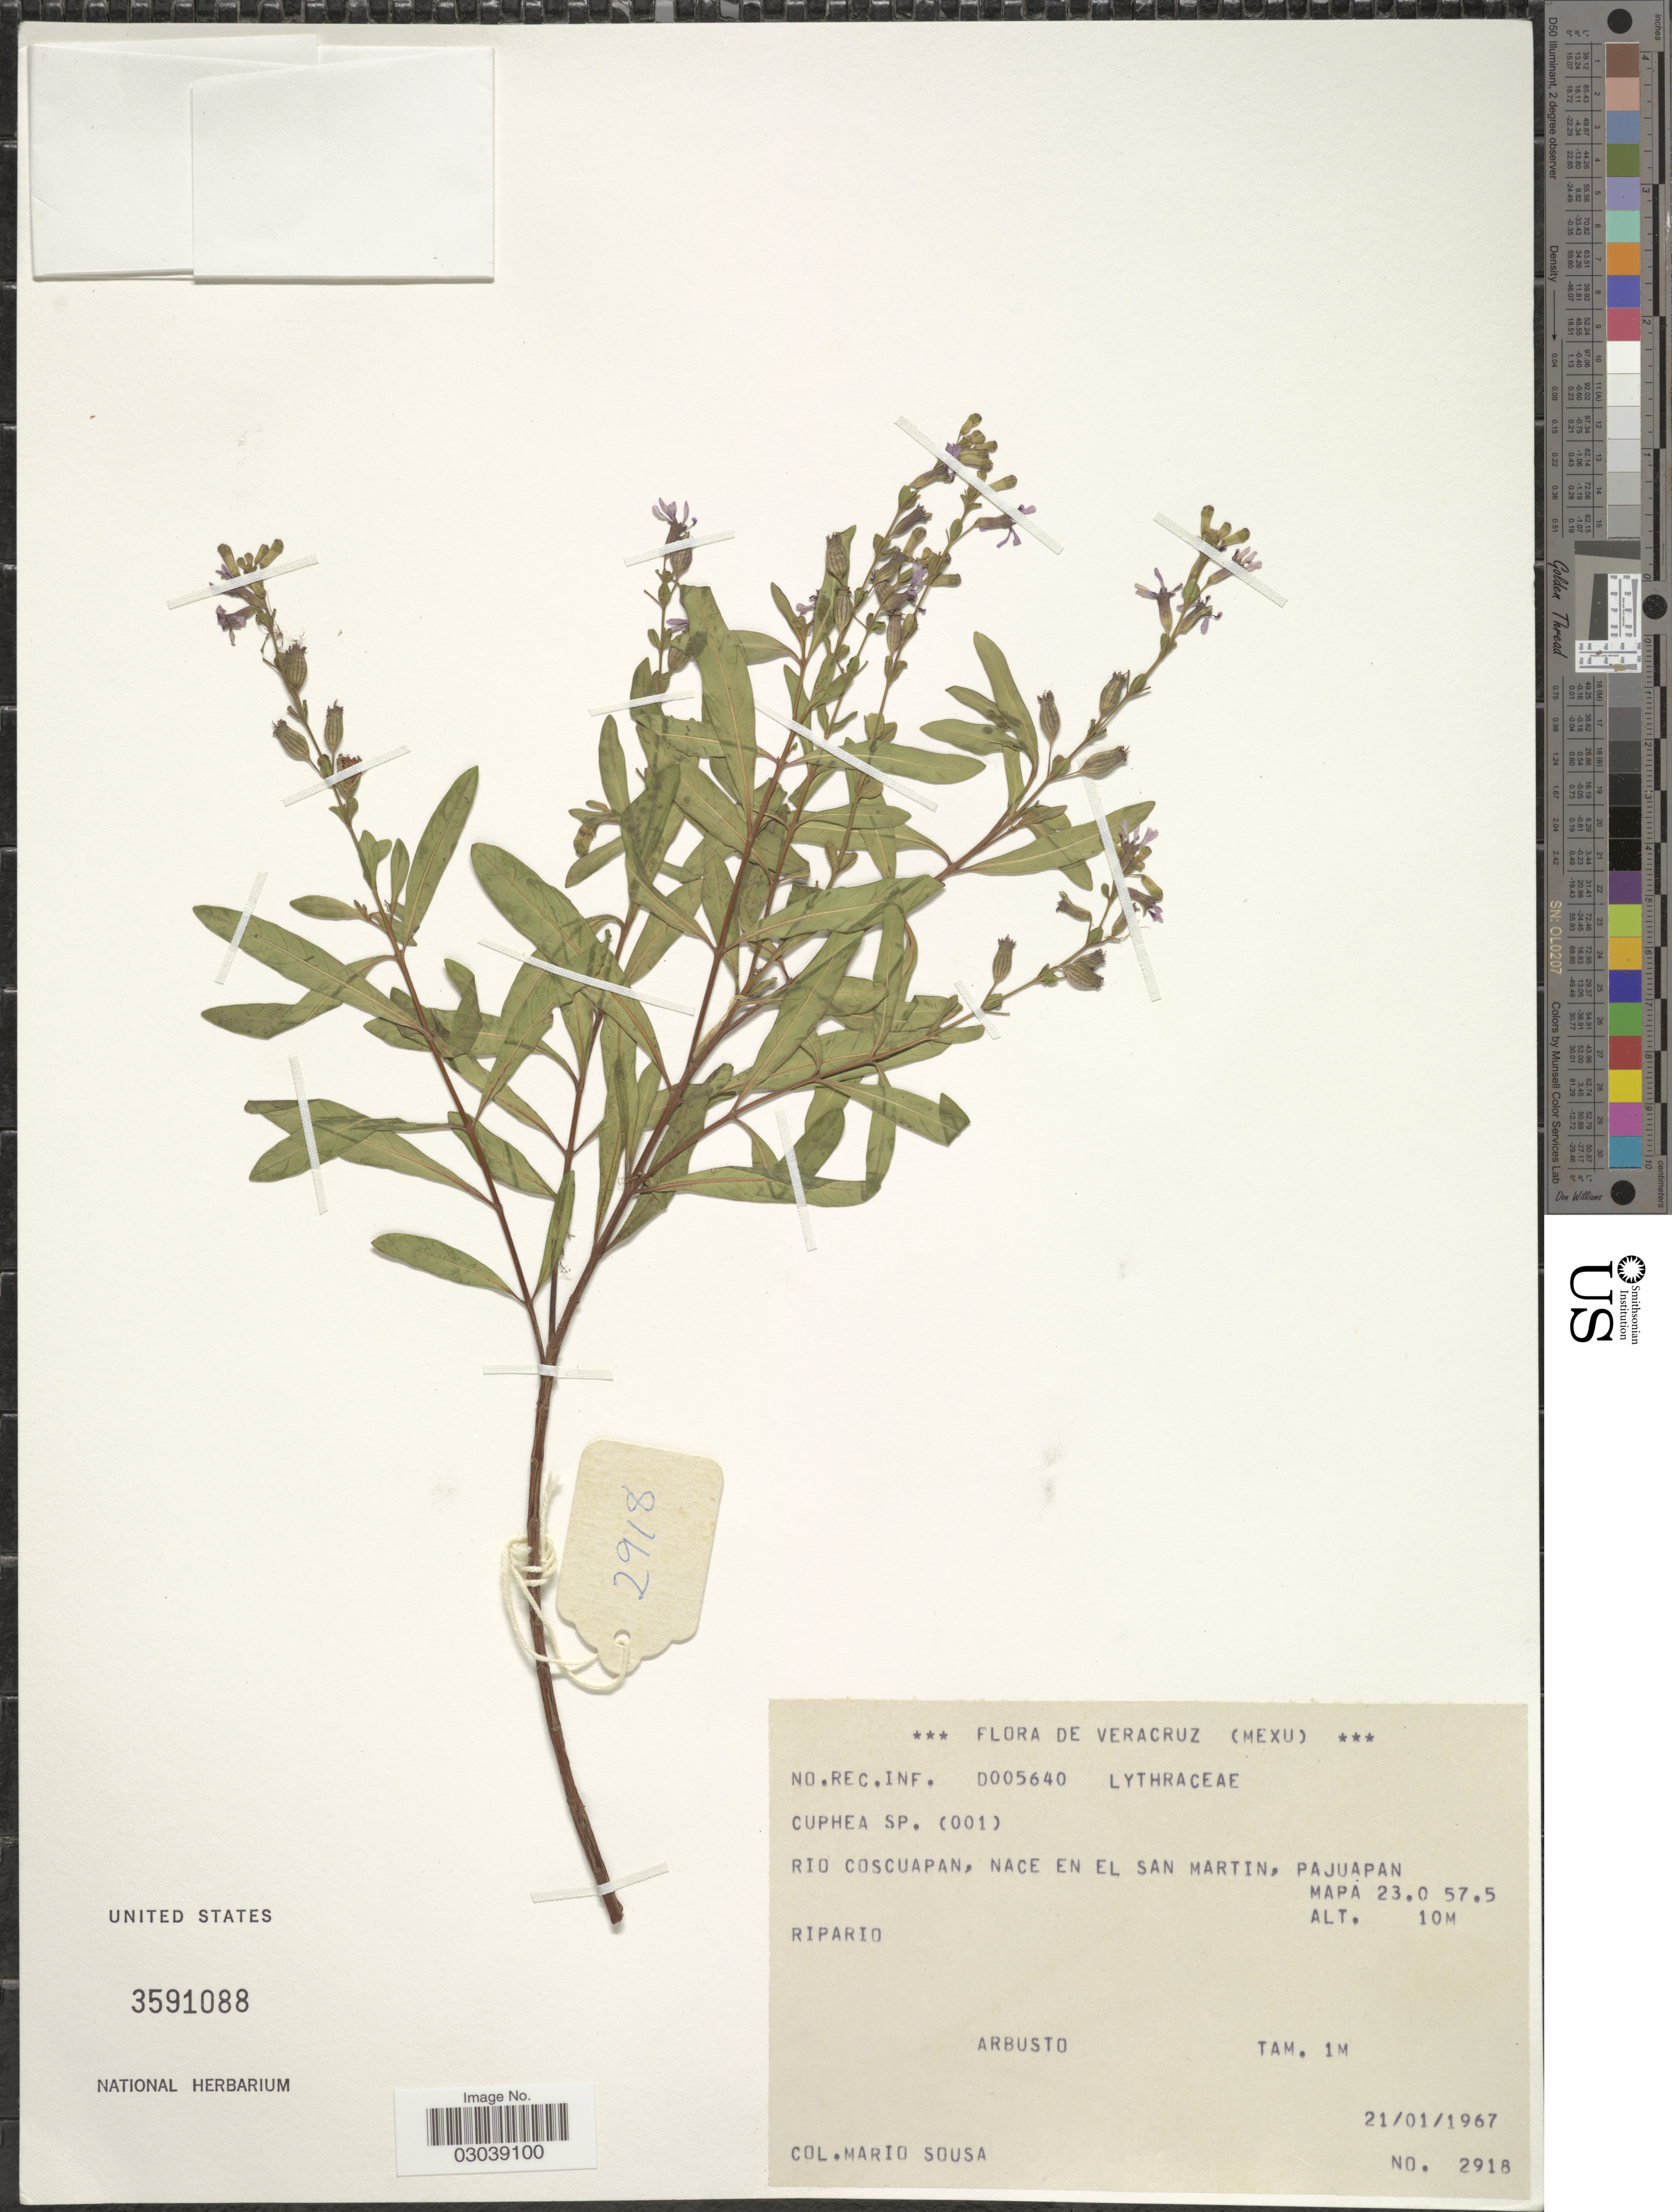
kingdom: Plantae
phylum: Tracheophyta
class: Magnoliopsida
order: Myrtales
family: Lythraceae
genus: Cuphea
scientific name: Cuphea sp.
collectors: M. Sousa S.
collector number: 2918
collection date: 1967-01-21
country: Mexico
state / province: Veracruz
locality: Veracruz. Rio Coscuapan, nace en el San Martin, Pajuapan. Mapa 23.0 57.5.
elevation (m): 10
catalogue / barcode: US 3591088